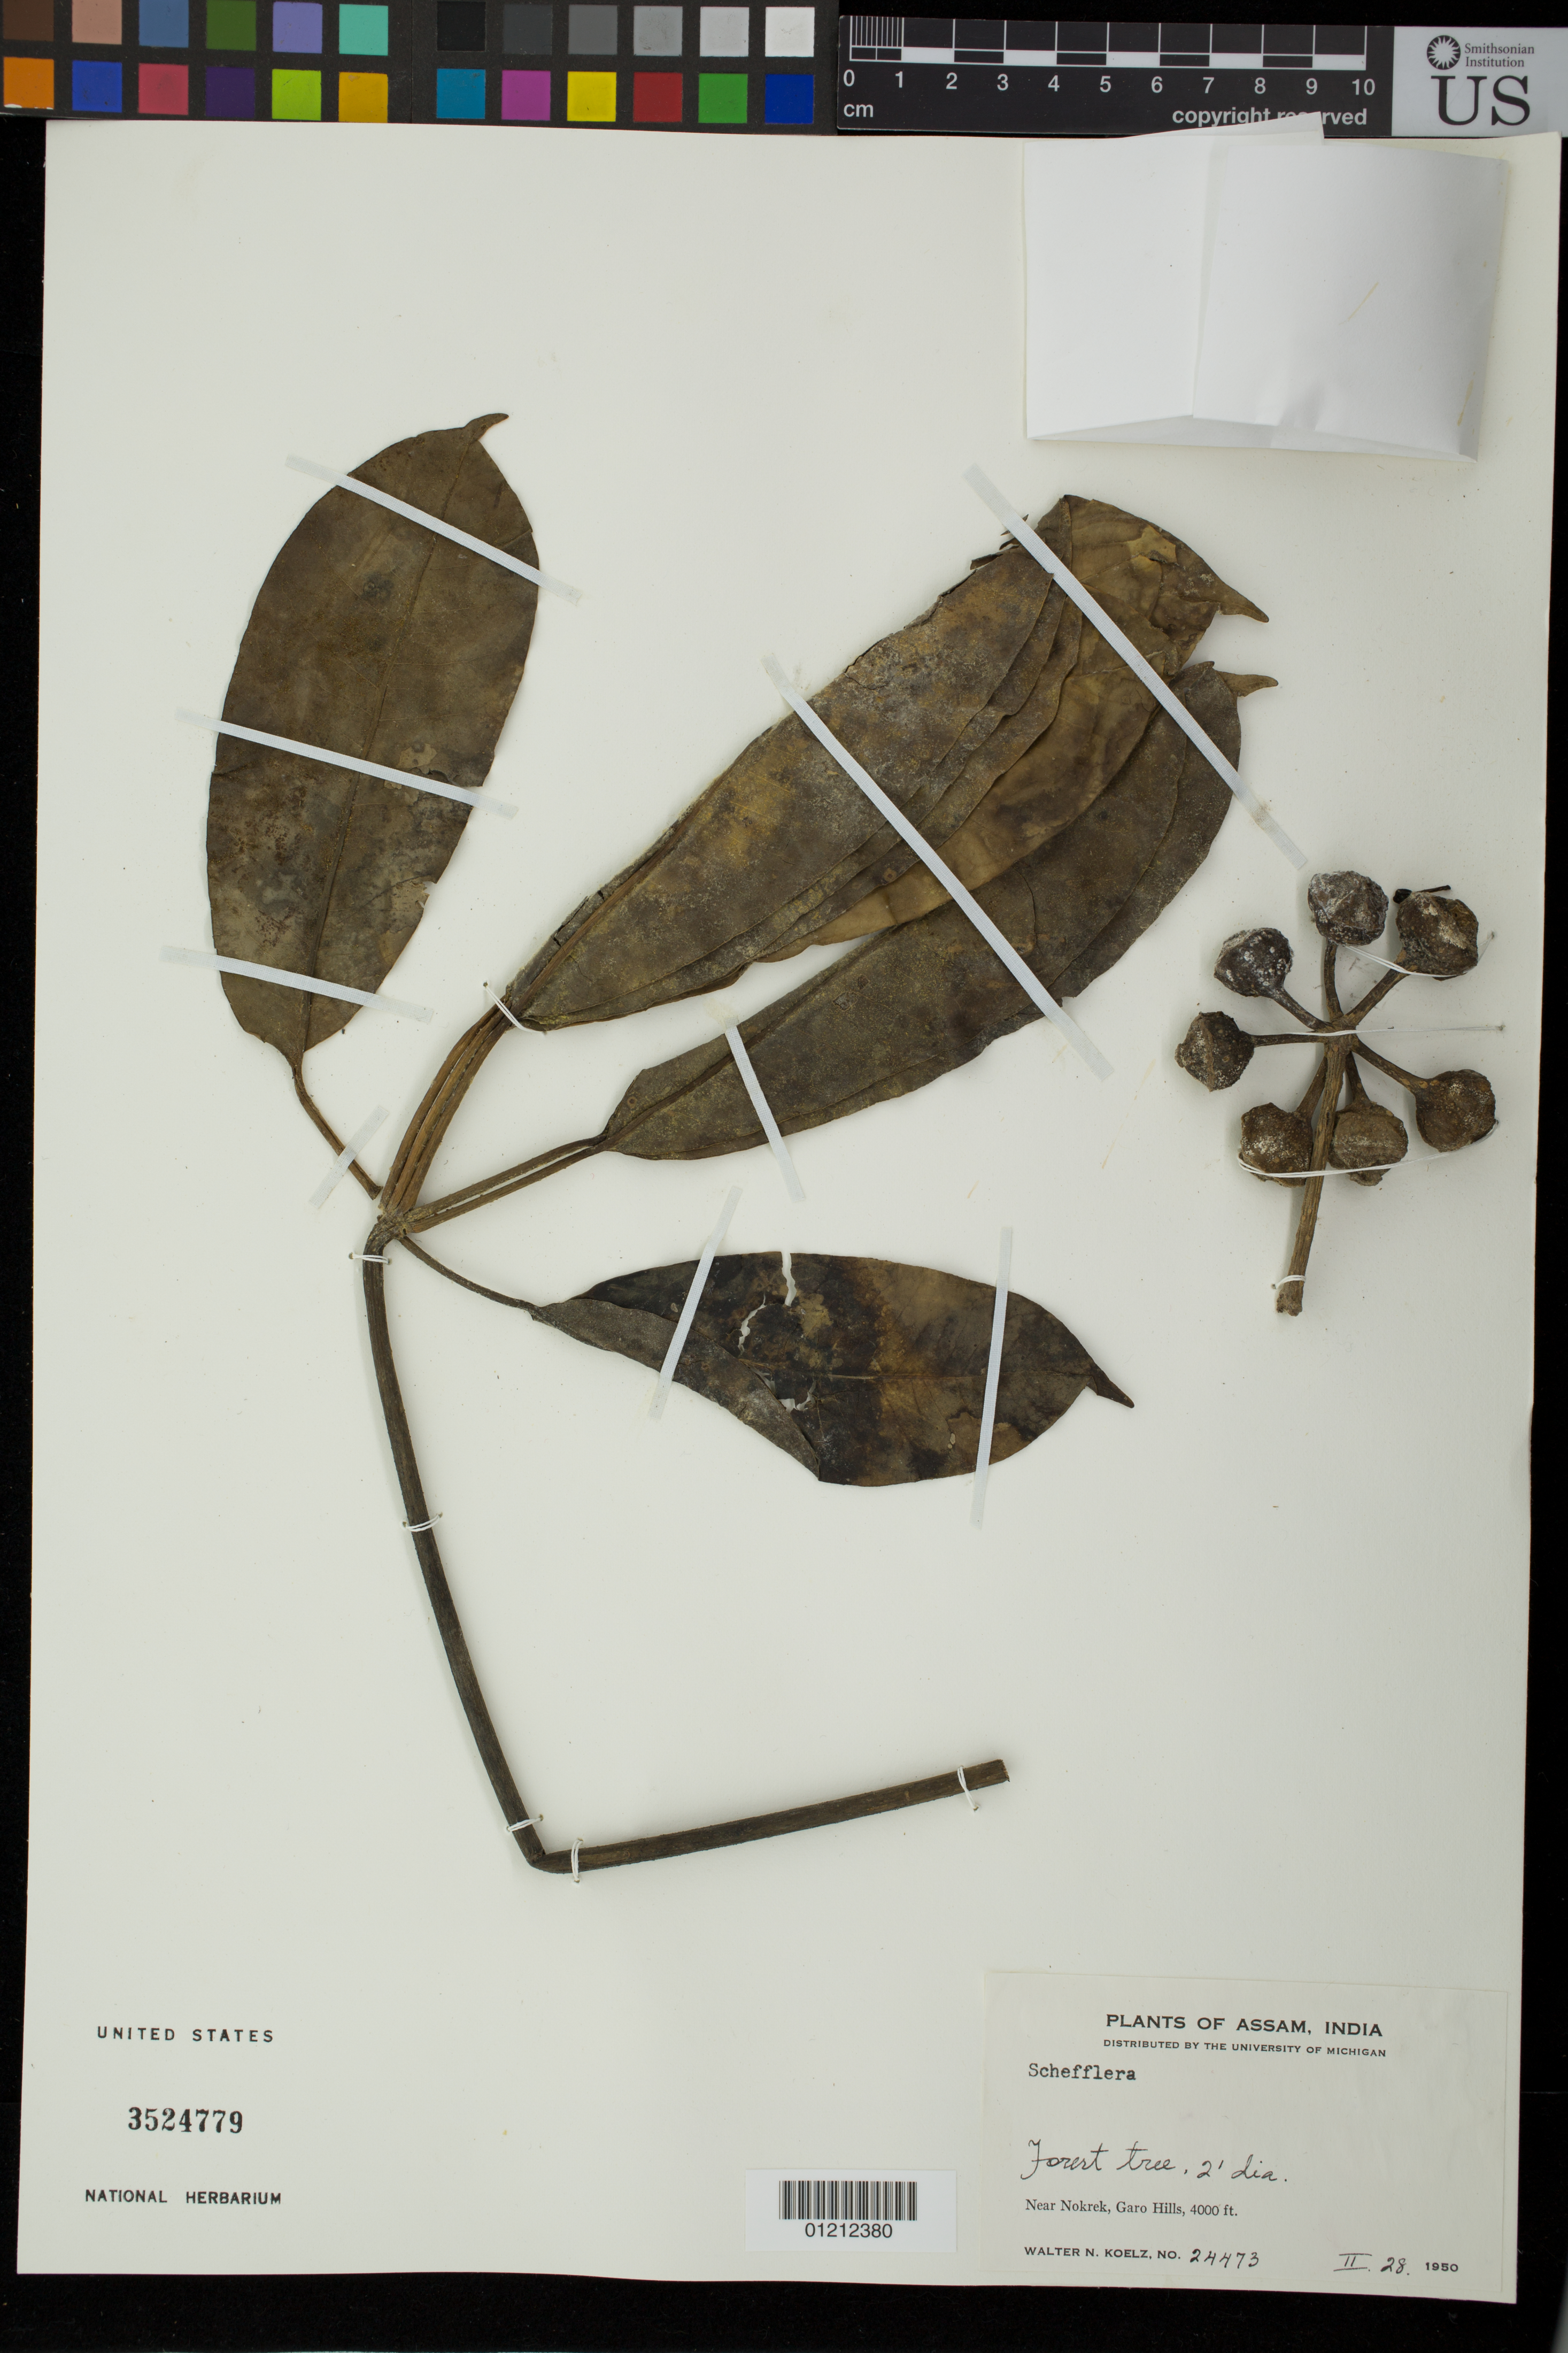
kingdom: Plantae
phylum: Tracheophyta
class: Magnoliopsida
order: Apiales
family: Araliaceae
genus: Schefflera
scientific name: Schefflera sp.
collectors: W. N. Koelz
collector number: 24473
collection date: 1950-02-28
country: India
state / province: Meghalaya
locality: near Nokrek, Garo Hills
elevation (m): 1219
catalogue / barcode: US 3524779